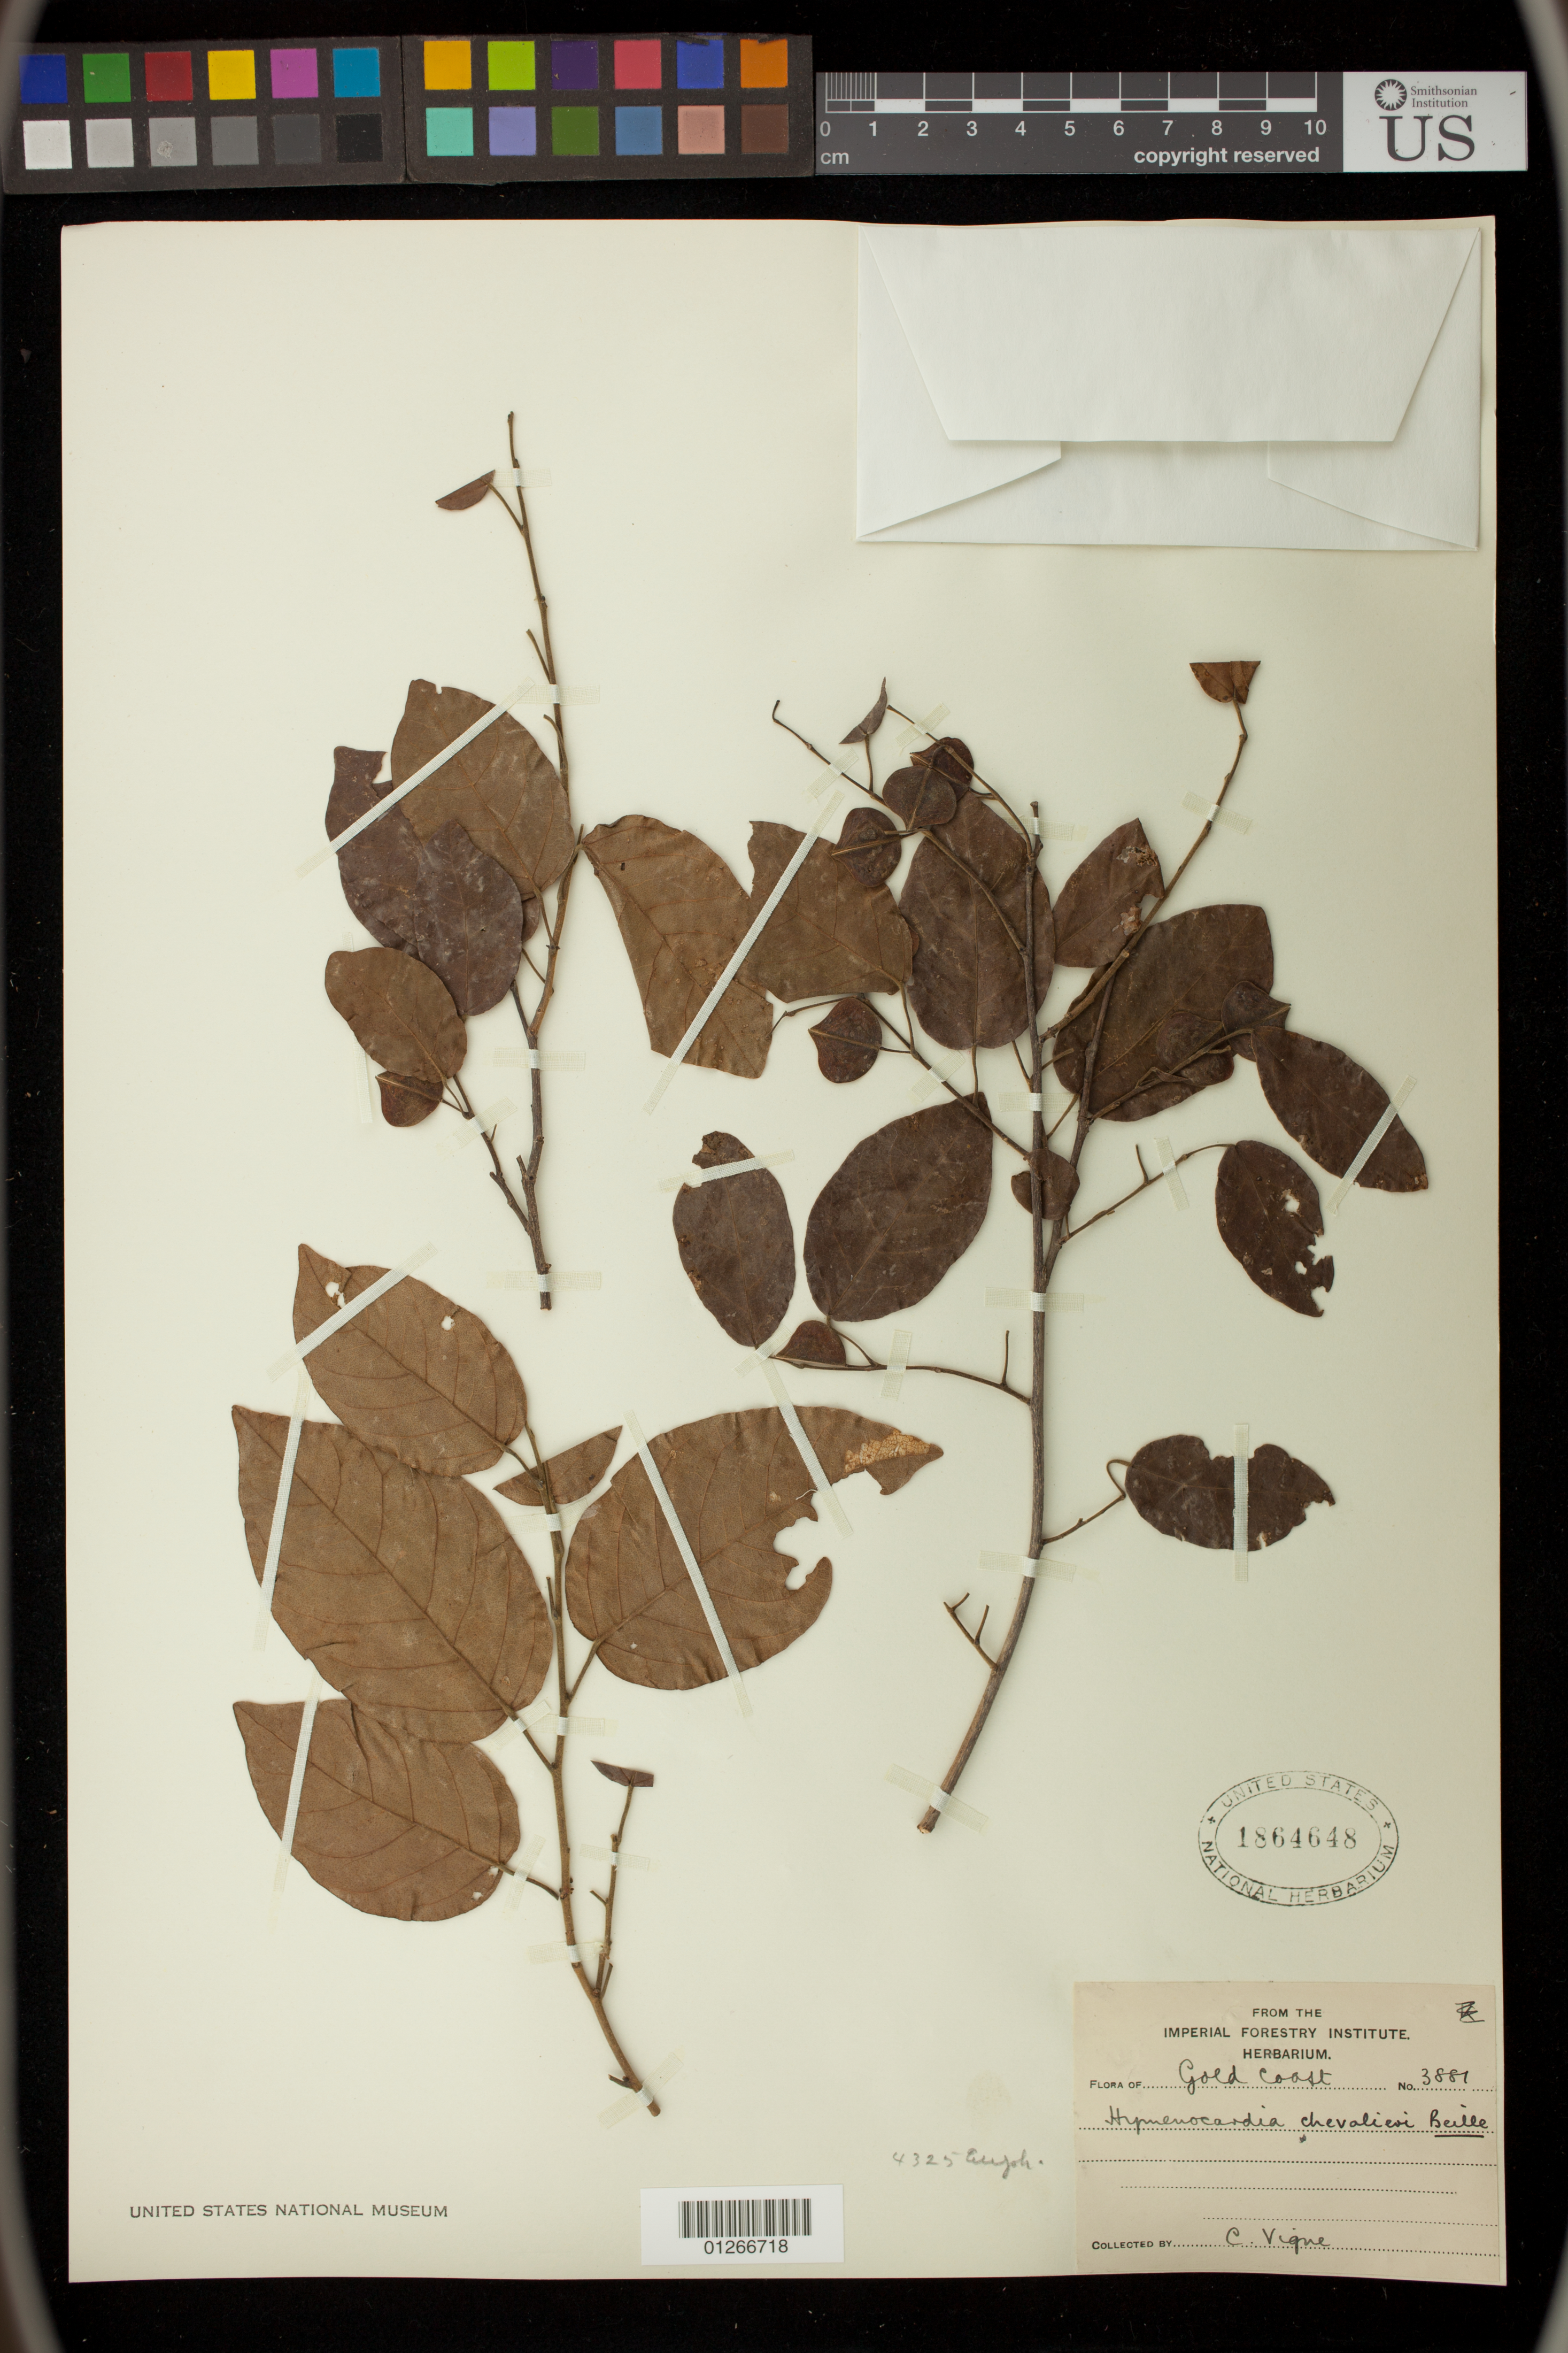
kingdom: Plantae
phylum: Tracheophyta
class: Magnoliopsida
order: Malpighiales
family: Phyllanthaceae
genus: Hymenocardia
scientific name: Hymenocardia chevalieri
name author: Beille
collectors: C. Vigne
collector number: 3881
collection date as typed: Mar 1928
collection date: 1928-03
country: Ghana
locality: Gold Coast.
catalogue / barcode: US 1864648